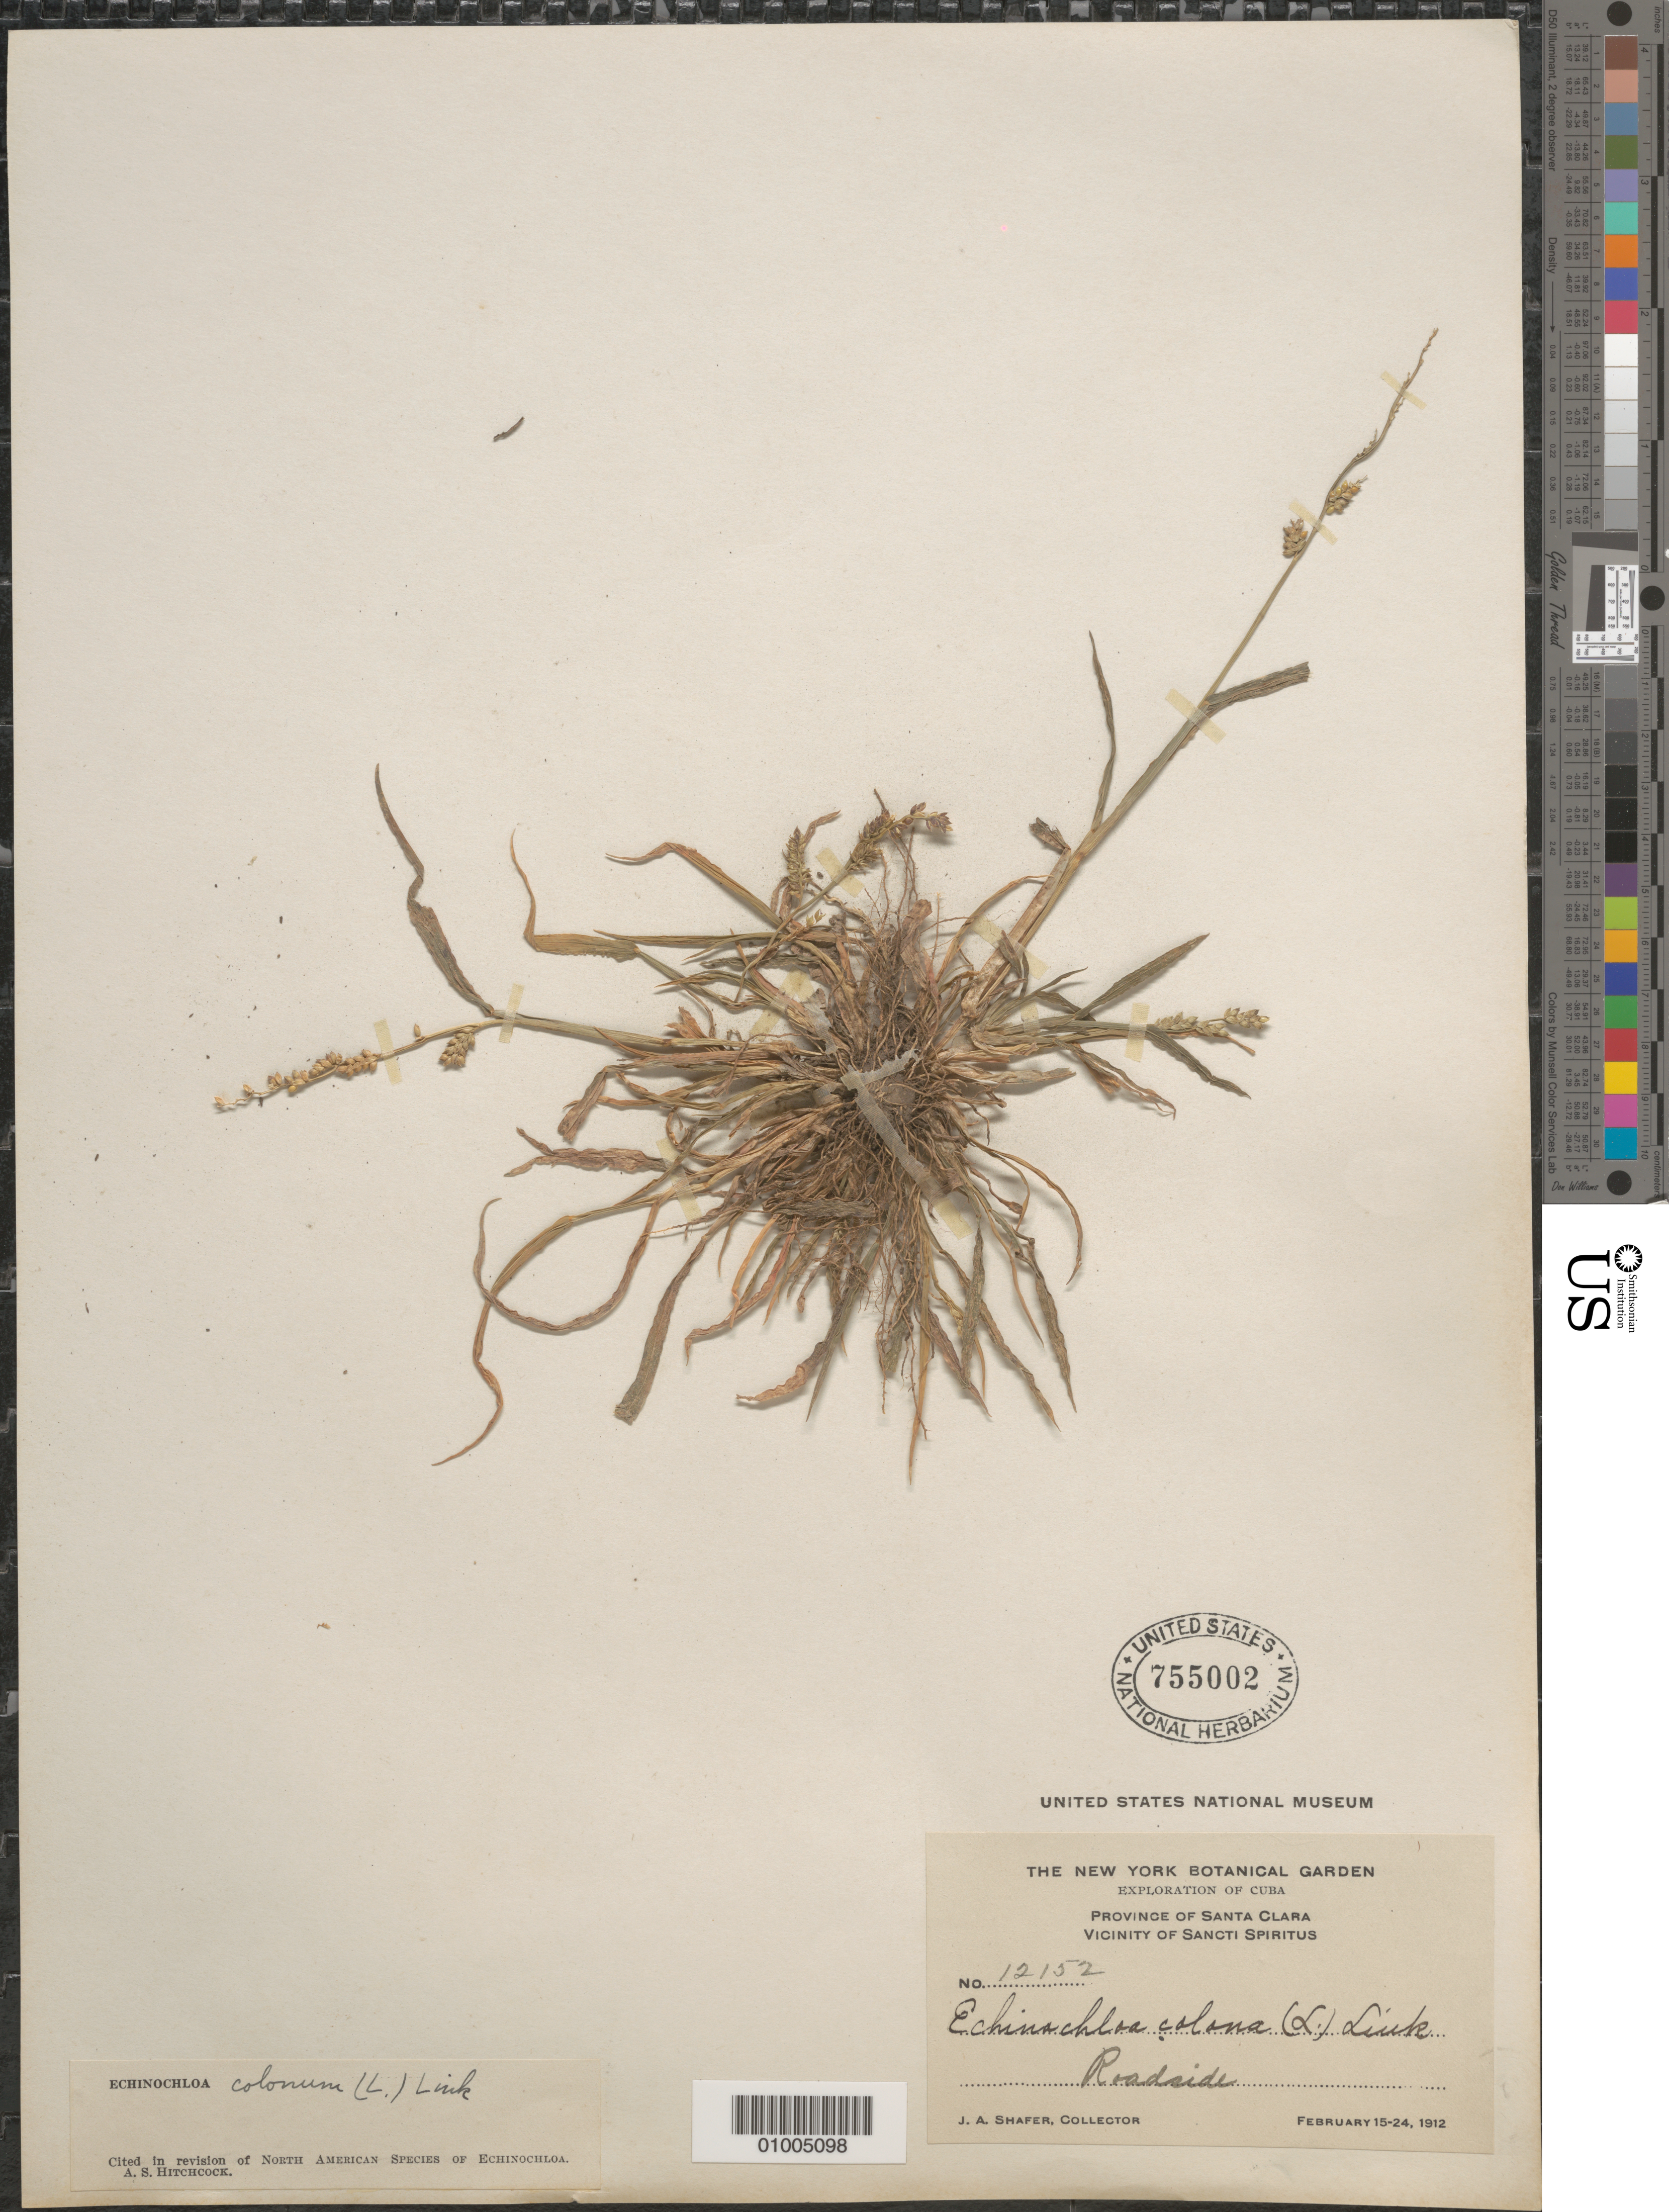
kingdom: Plantae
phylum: Tracheophyta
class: Liliopsida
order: Poales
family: Poaceae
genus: Echinochloa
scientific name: Echinochloa colona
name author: (L.) Link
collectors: J. A. Shafer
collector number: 12152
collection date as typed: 15 Feb 1912 to 24 Feb 1912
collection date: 1912-02-15/1912-02-24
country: Cuba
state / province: Villa Clara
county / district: Santa Clara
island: Cuba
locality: Roadside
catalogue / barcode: US 755002